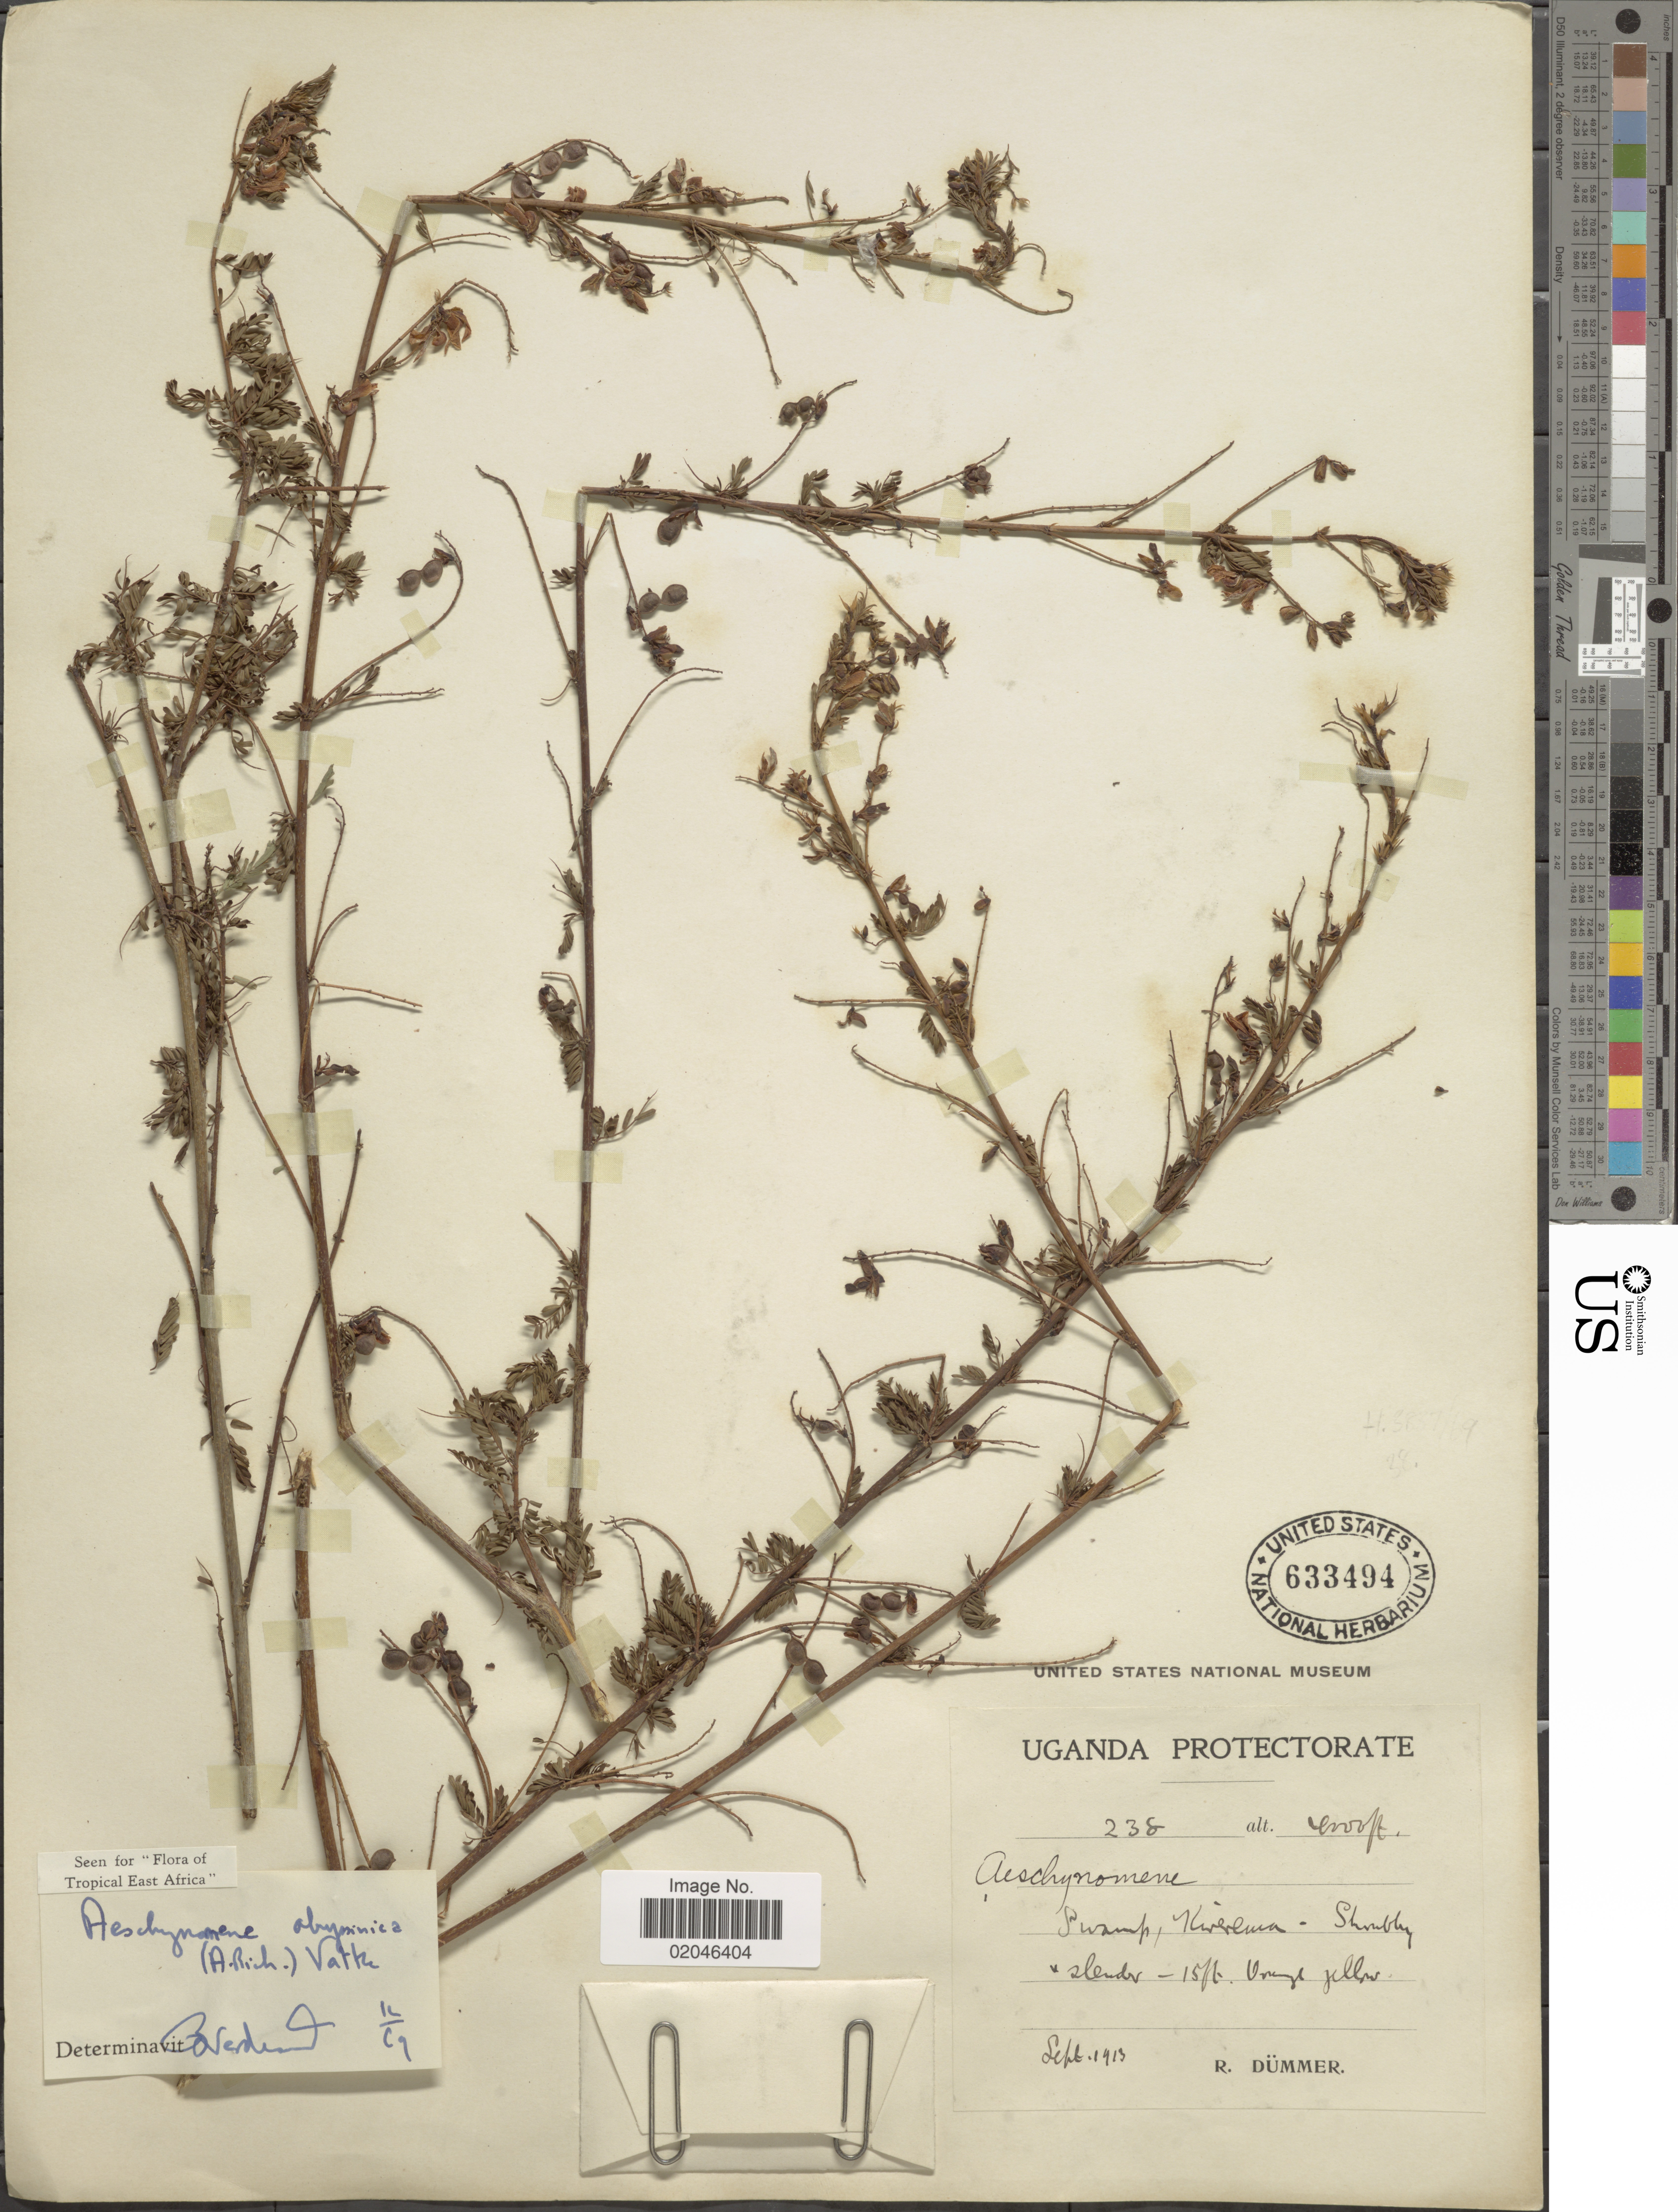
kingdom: Plantae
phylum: Tracheophyta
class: Magnoliopsida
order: Fabales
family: Fabaceae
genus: Aeschynomene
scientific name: Aeschynomene abyssinica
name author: (A. Rich.) Vatke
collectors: R. A. Dümmer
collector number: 238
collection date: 1913-09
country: Uganda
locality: Swamp, [illegible text]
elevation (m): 1219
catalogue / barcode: US 633494